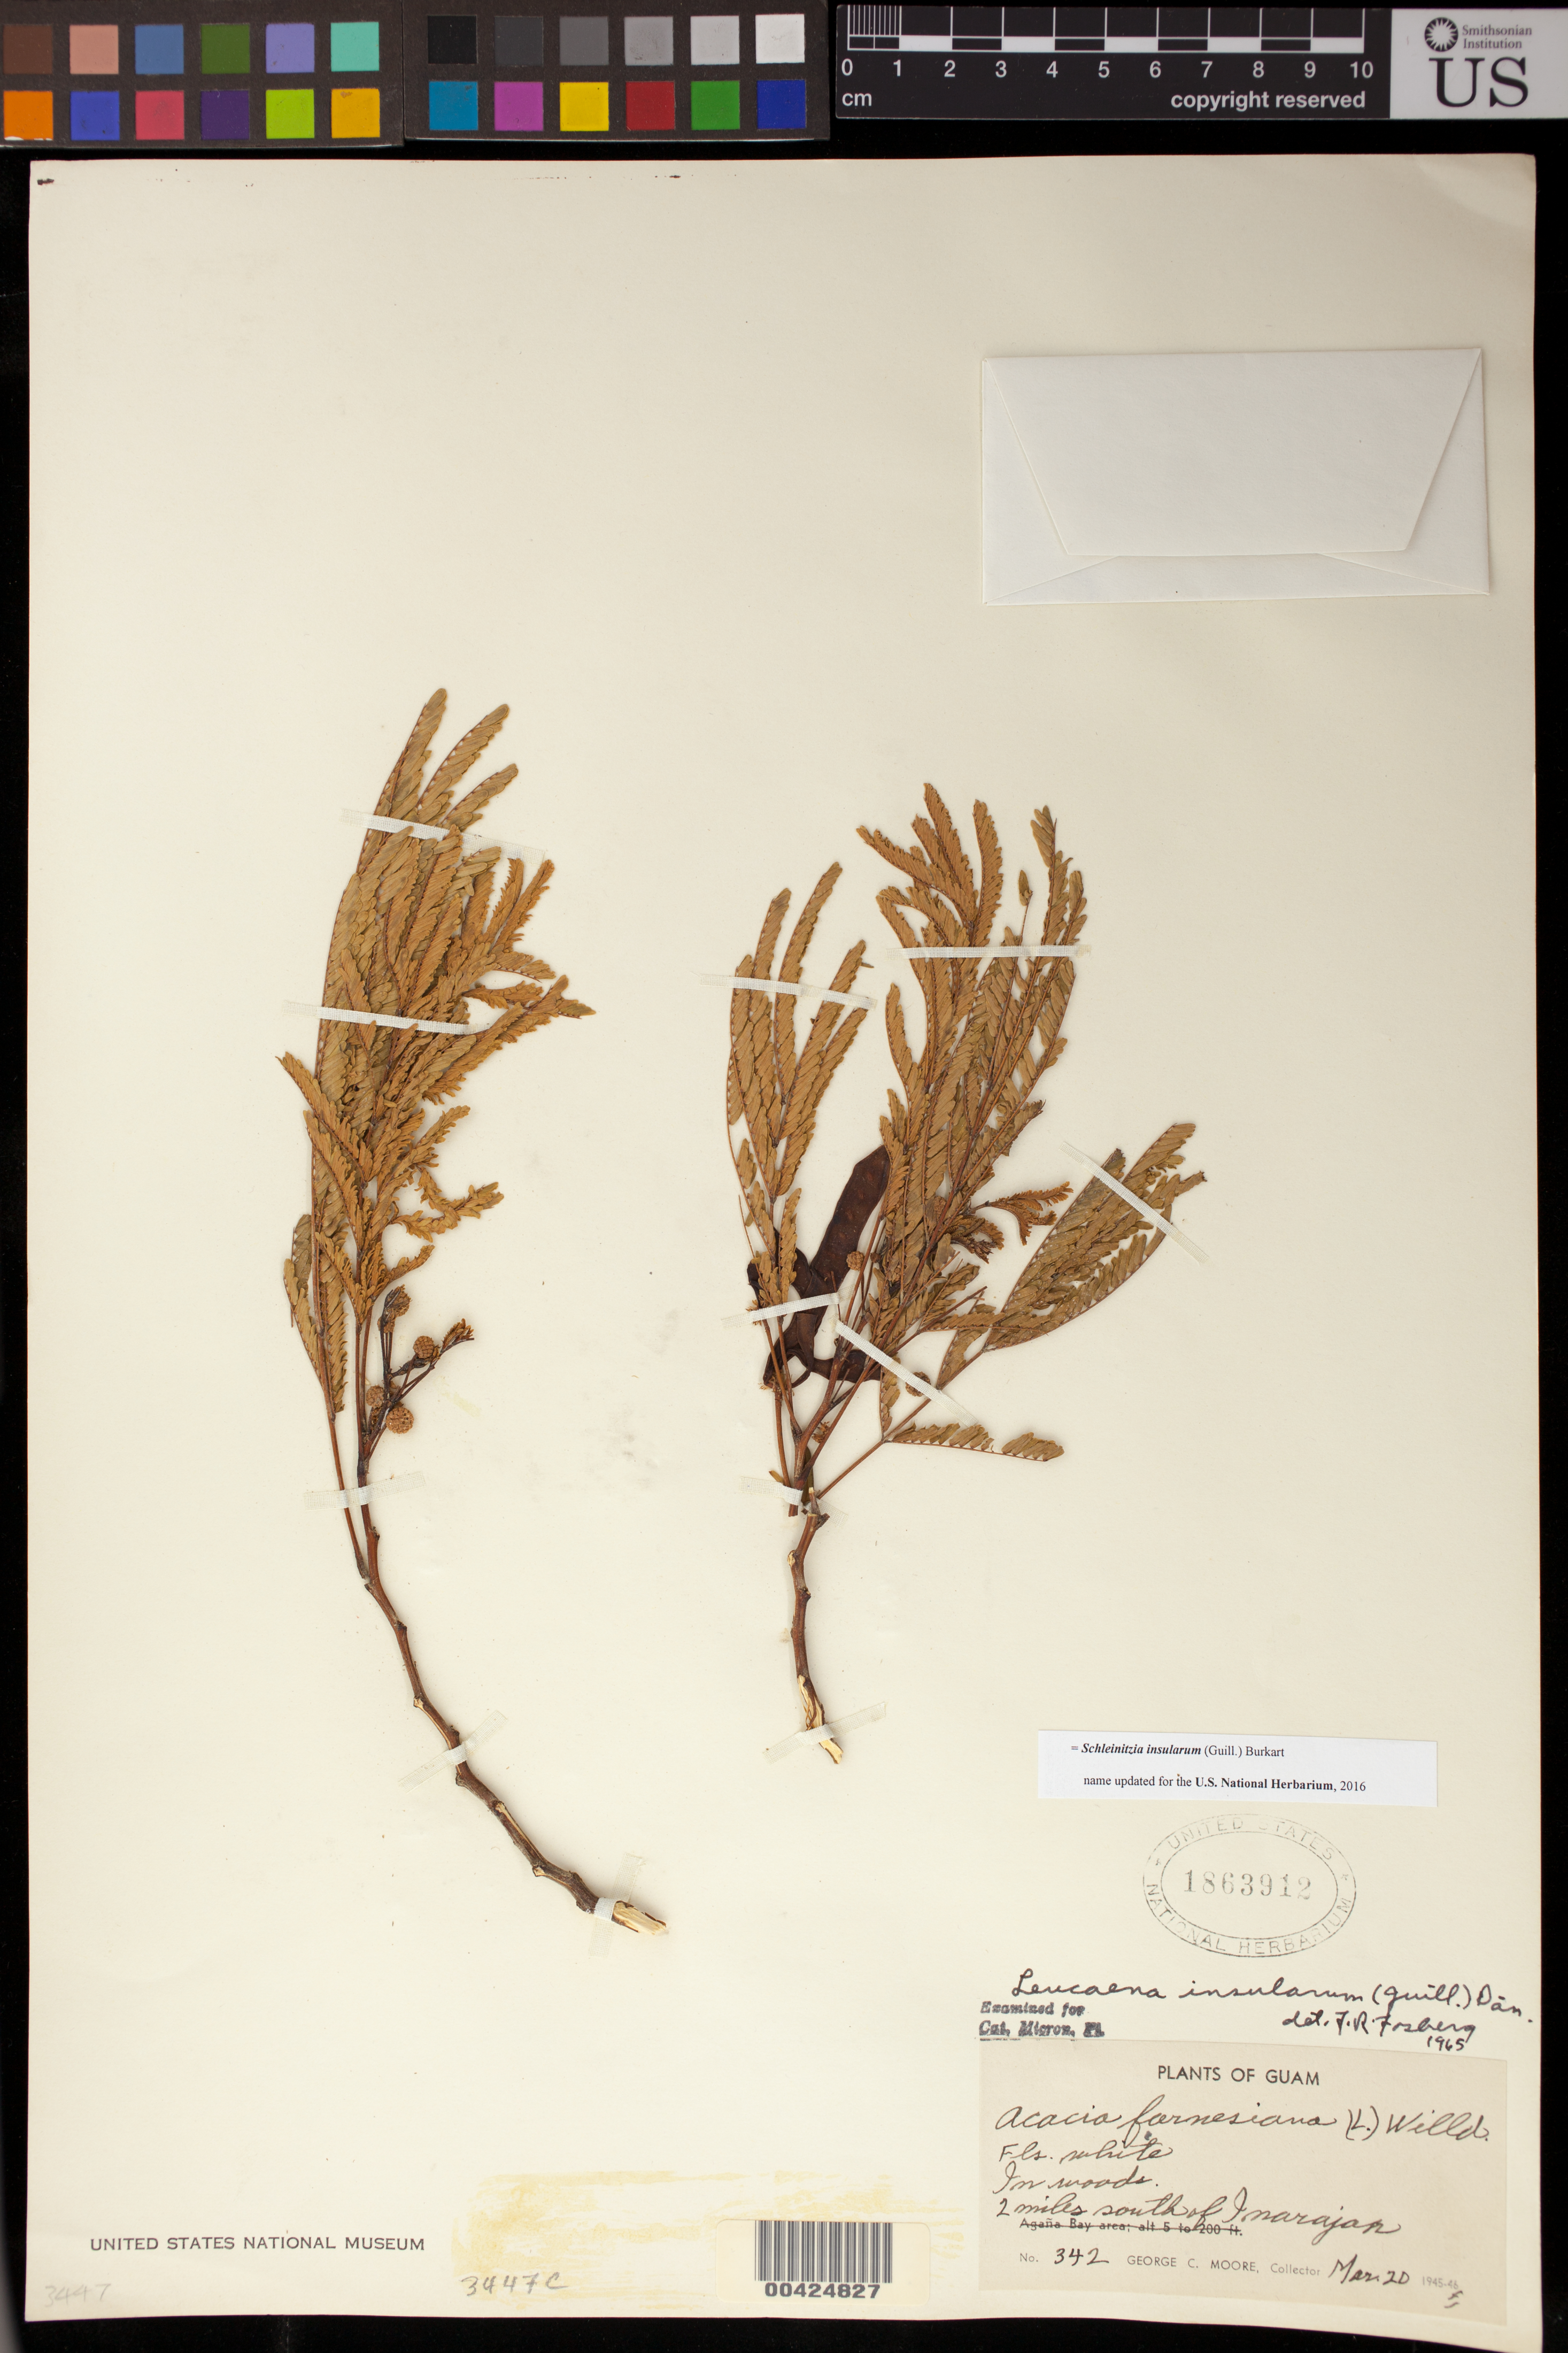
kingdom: Plantae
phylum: Tracheophyta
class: Magnoliopsida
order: Fabales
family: Fabaceae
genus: Schleinitzia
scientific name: Schleinitzia fosbergii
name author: Nevl. & Niez.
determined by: Wagner, W. L., (BOT), Smithsonian Institution - National Museum of Natural History (UNITED STATES)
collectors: G. C. Moore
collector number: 342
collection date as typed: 20 Mar 1946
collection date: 1946-03-20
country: Guam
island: Guam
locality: S of inarajak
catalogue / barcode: US 1863912